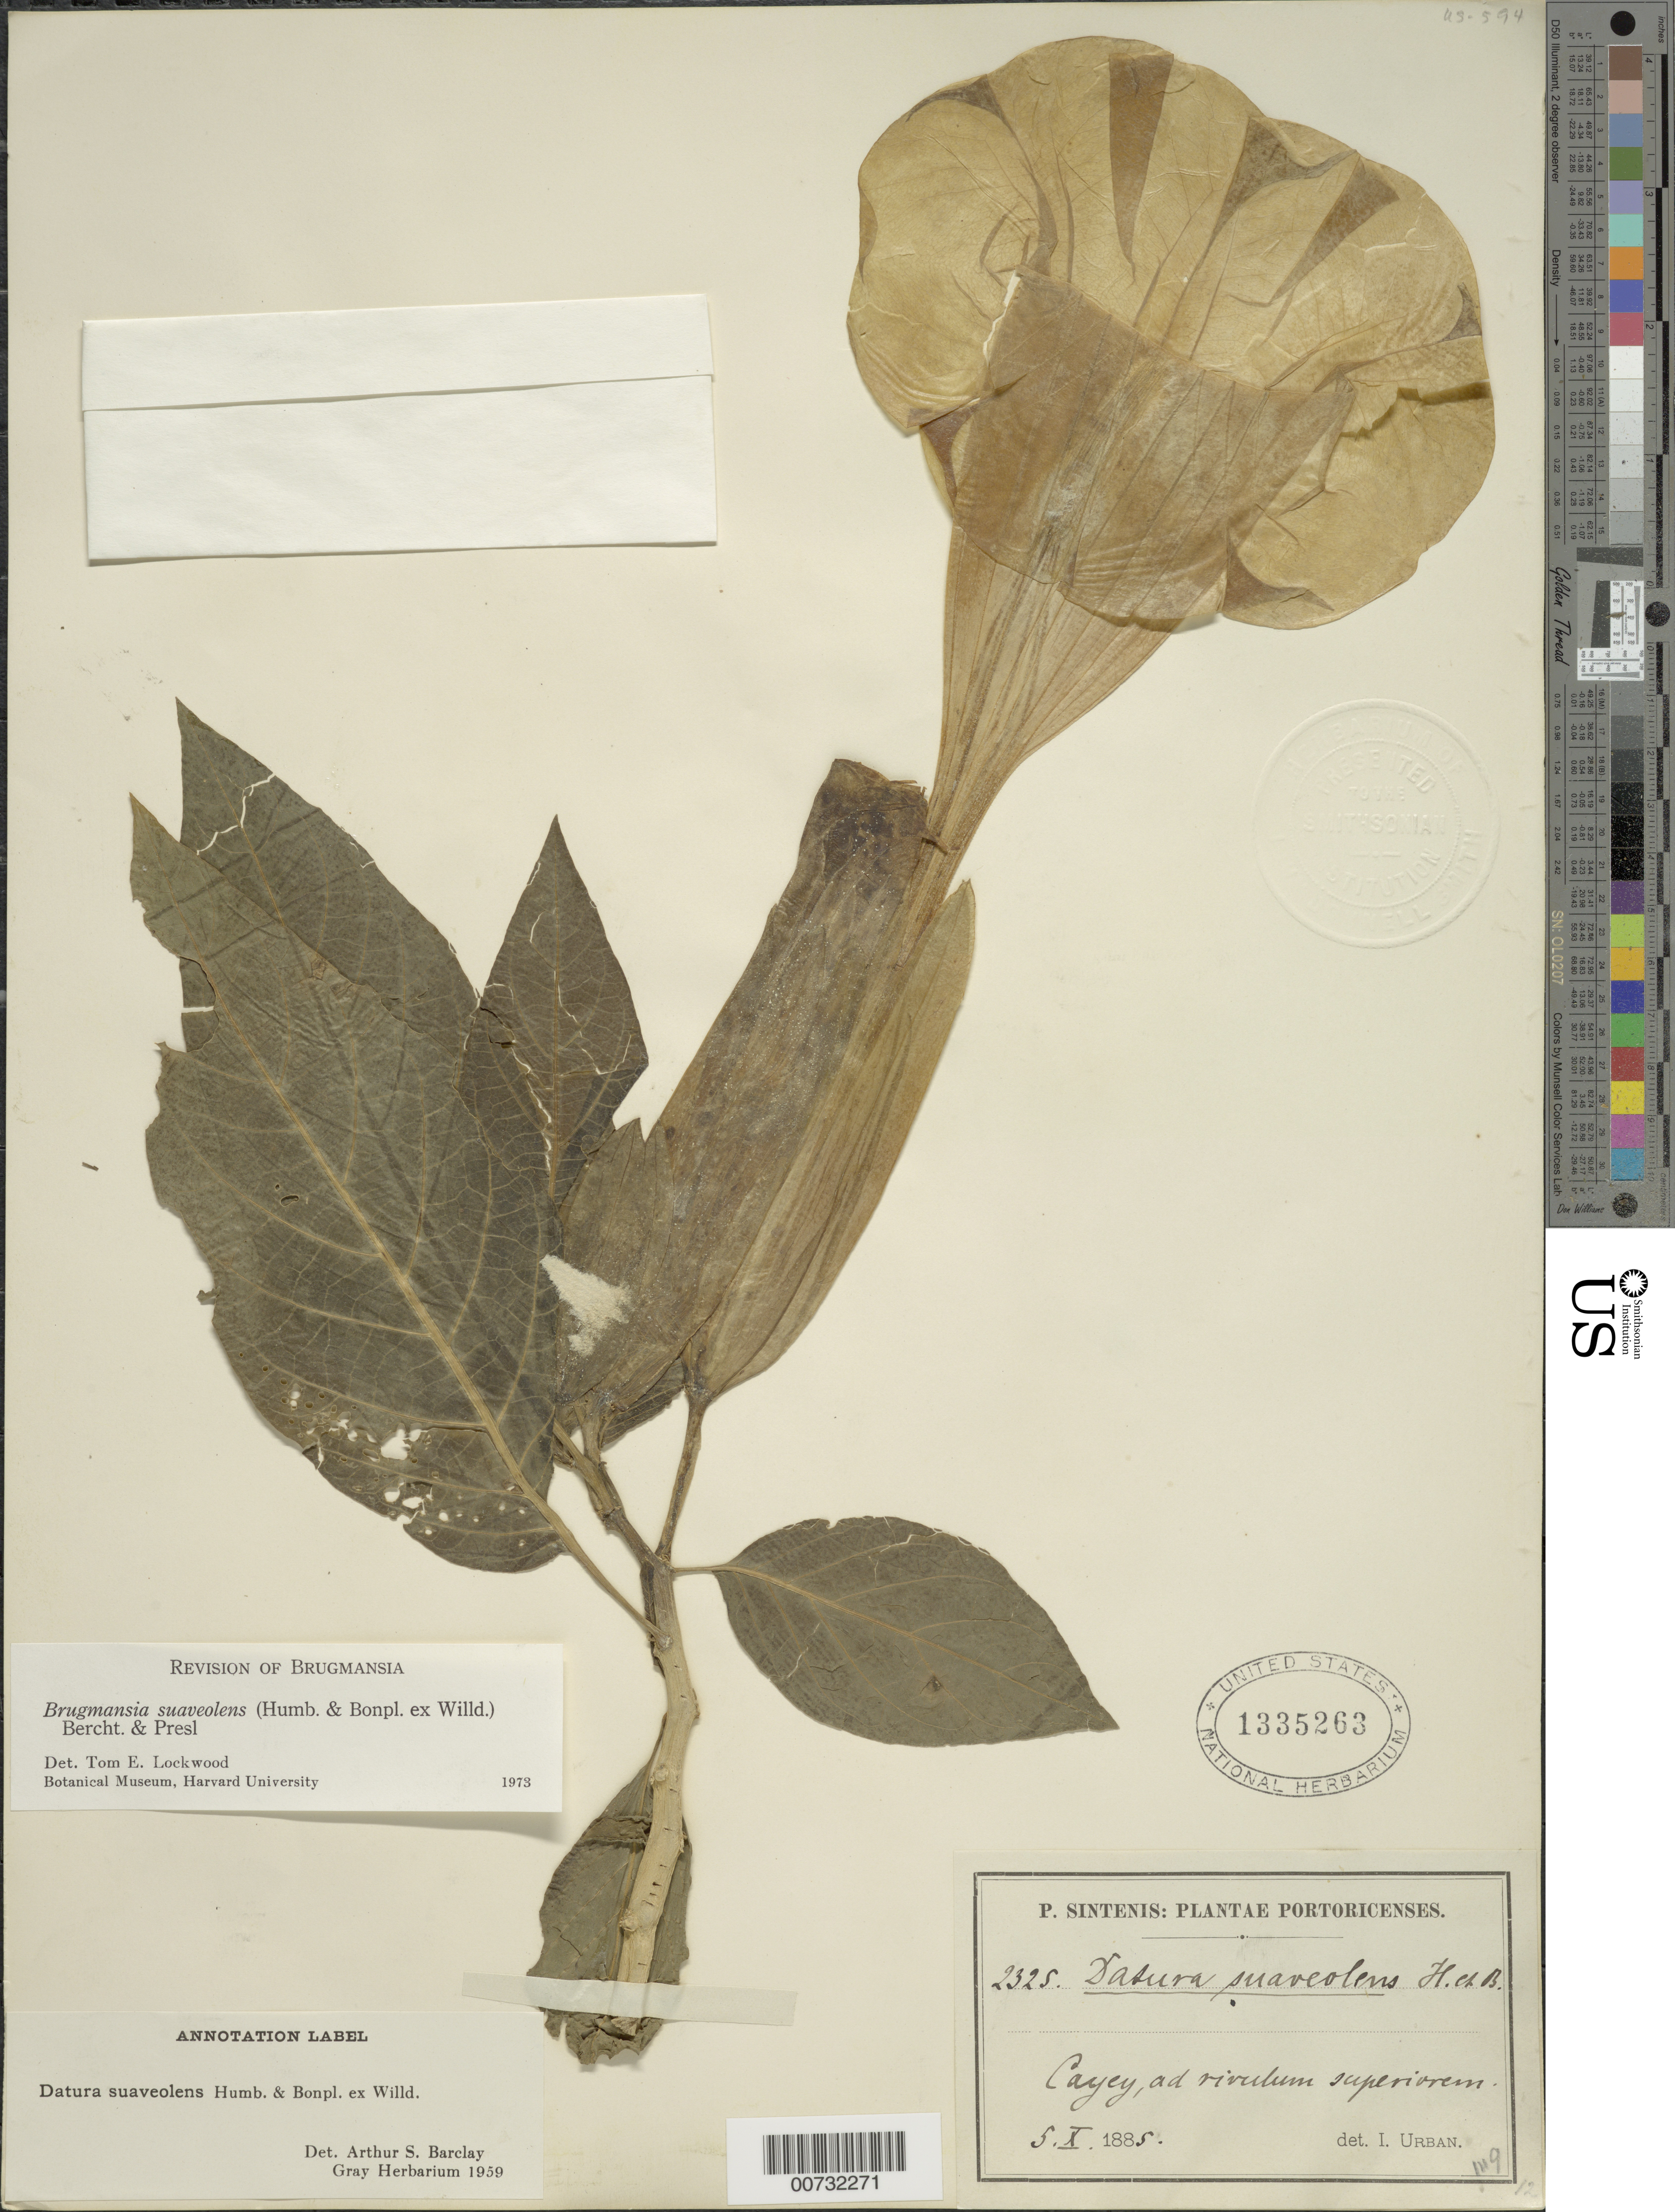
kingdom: Plantae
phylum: Tracheophyta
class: Magnoliopsida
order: Solanales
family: Solanaceae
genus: Brugmansia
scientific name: Brugmansia suaveolens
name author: (Humb. & Bonpl. ex Willd.) Brecht. & J. Presl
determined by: Lockwood, T. E.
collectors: P. Sintenis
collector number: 2325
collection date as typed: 05 Oct 1885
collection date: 1885-10-05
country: Puerto Rico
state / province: Cayey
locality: Cayey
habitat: Ad rivulum superiurem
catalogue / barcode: US 1335263